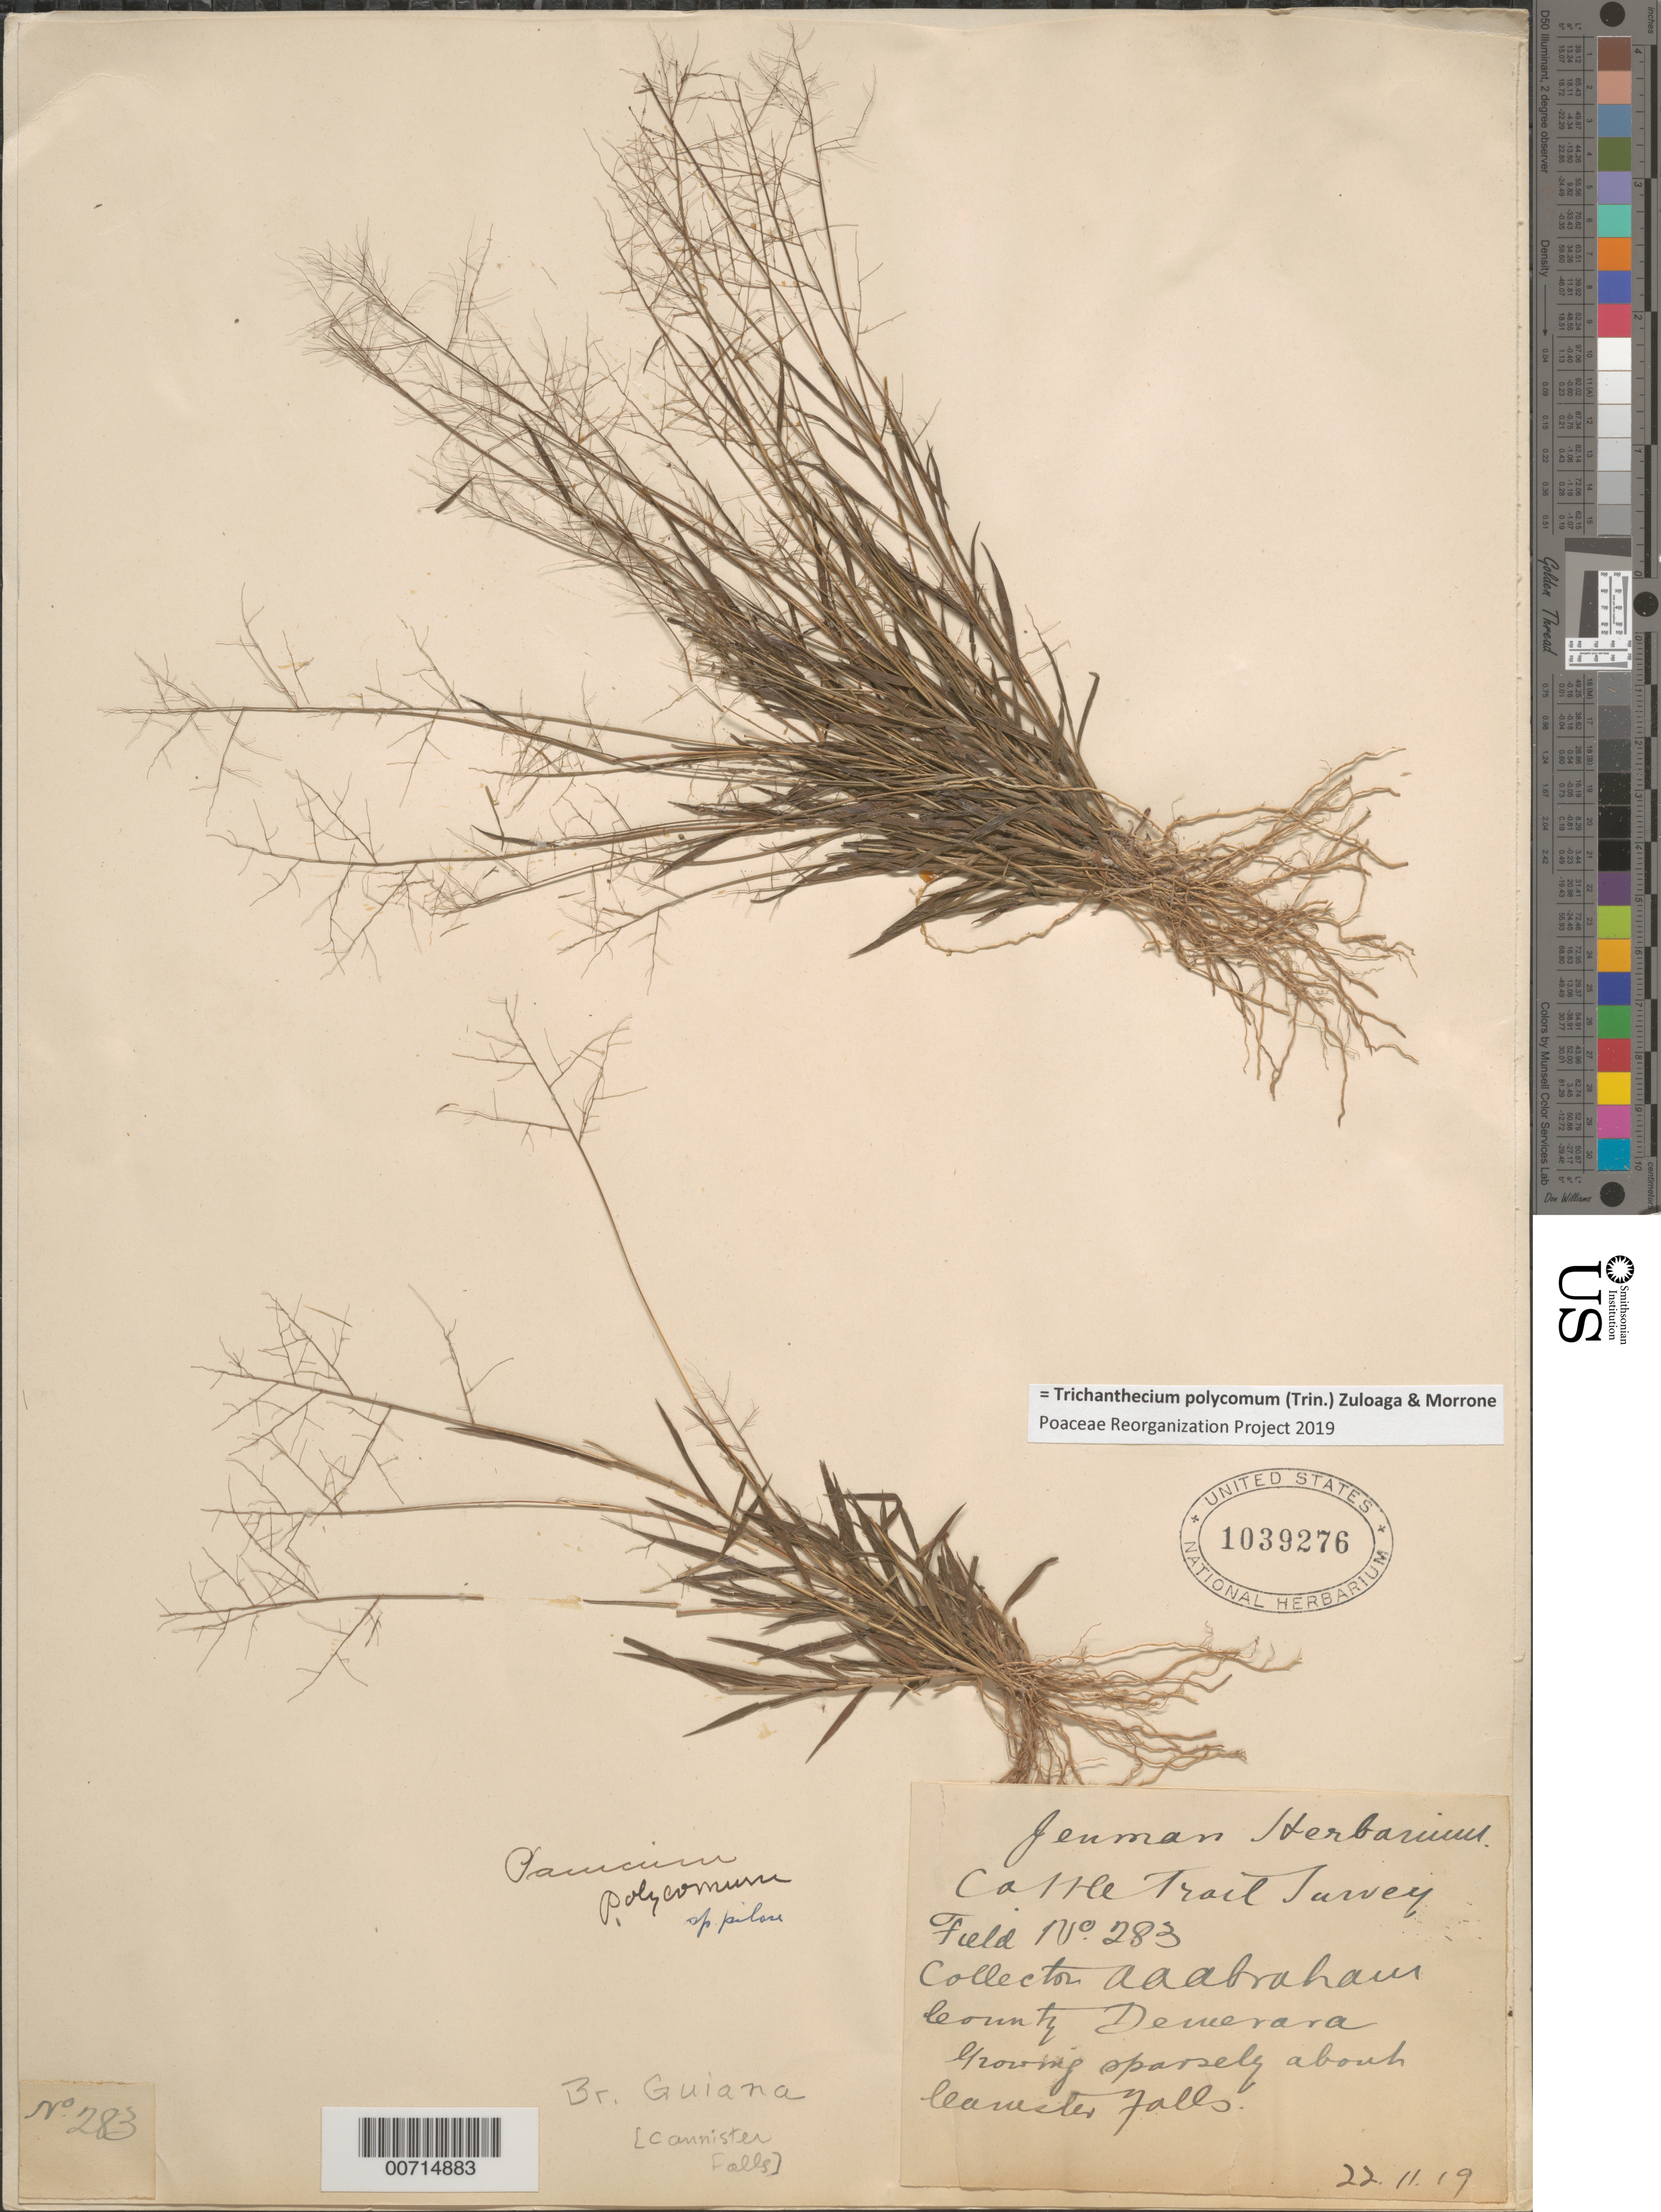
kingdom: Plantae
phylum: Tracheophyta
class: Liliopsida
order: Poales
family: Poaceae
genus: Trichanthecium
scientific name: Trichanthecium polycomum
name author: (Trin.) Zuloaga & Morrone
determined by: Poaceae Reorganization Project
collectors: A. A. Abraham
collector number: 283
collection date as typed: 22-Nov-19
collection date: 1919-11-22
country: Guyana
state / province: U. Demerara-Berbice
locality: Canister Falls, Demerara County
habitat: Growing sparsely about falls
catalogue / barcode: US 1039276